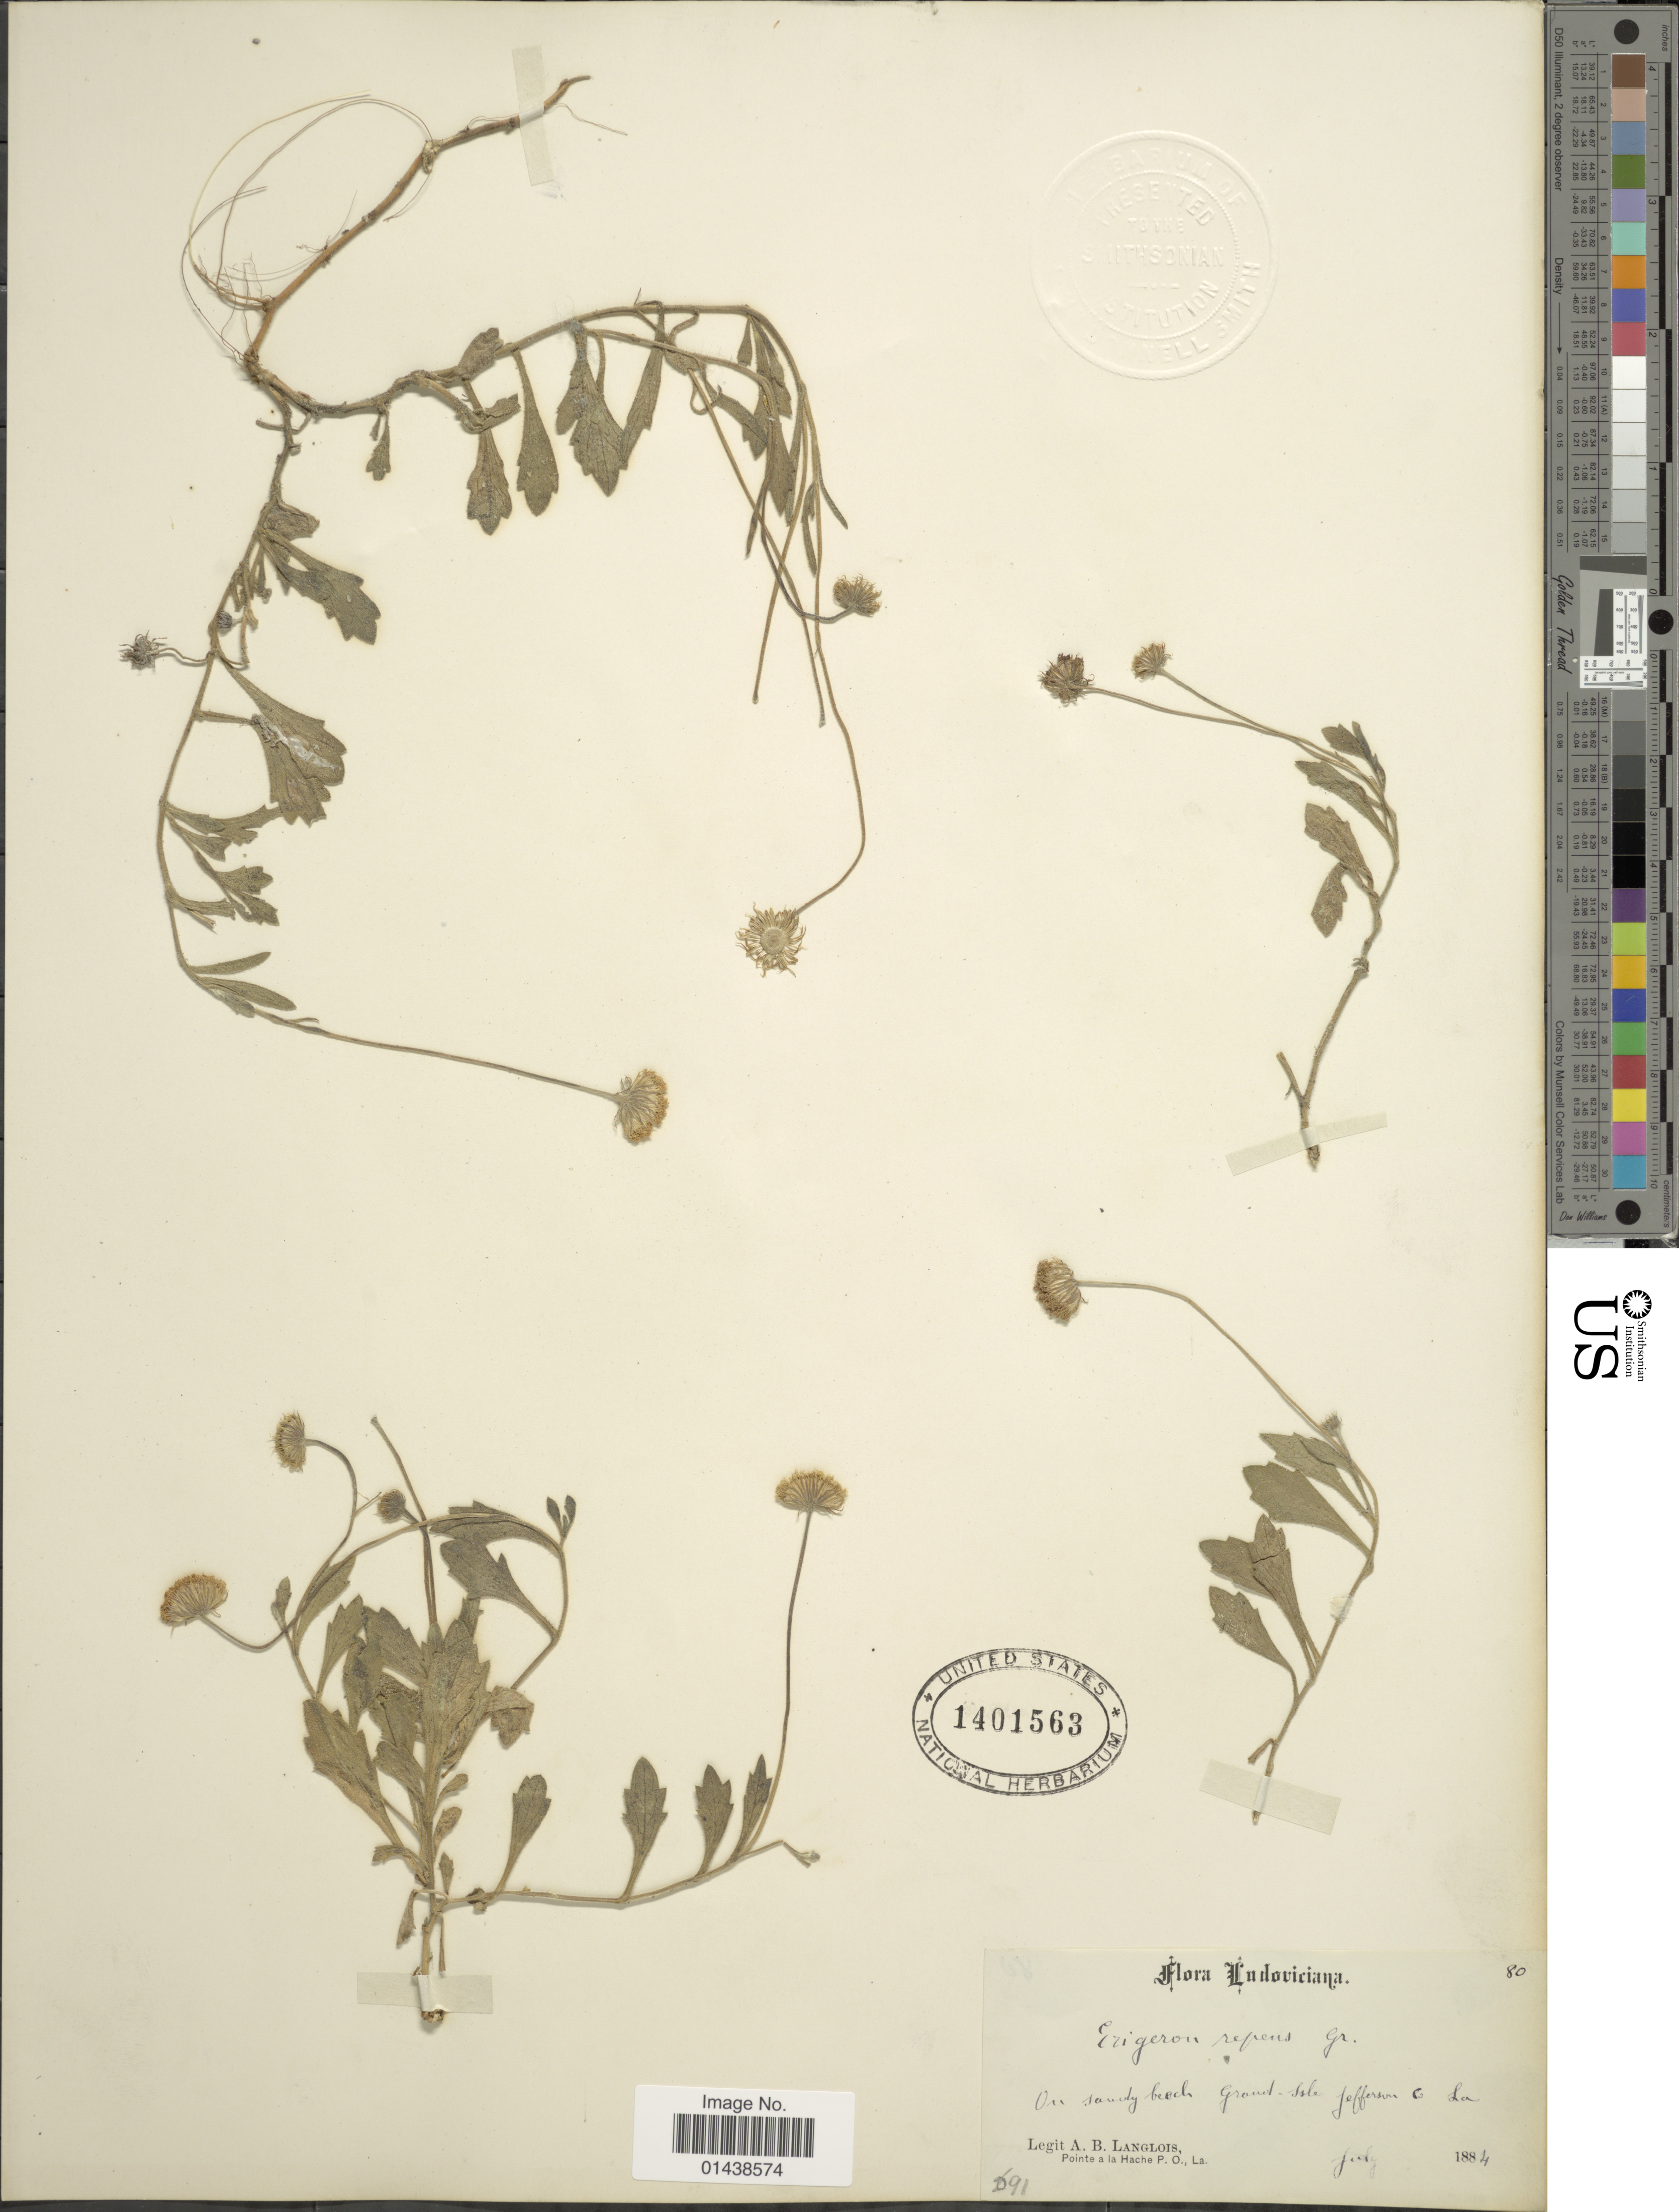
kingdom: Plantae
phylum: Tracheophyta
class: Magnoliopsida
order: Asterales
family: Asteraceae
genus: Erigeron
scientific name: Erigeron myrionactis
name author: Small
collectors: A. Langlois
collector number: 80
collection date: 1884-07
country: United States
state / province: Louisiana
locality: Indoviciana. Grand-Isle Jefferson Co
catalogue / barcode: US 1401563